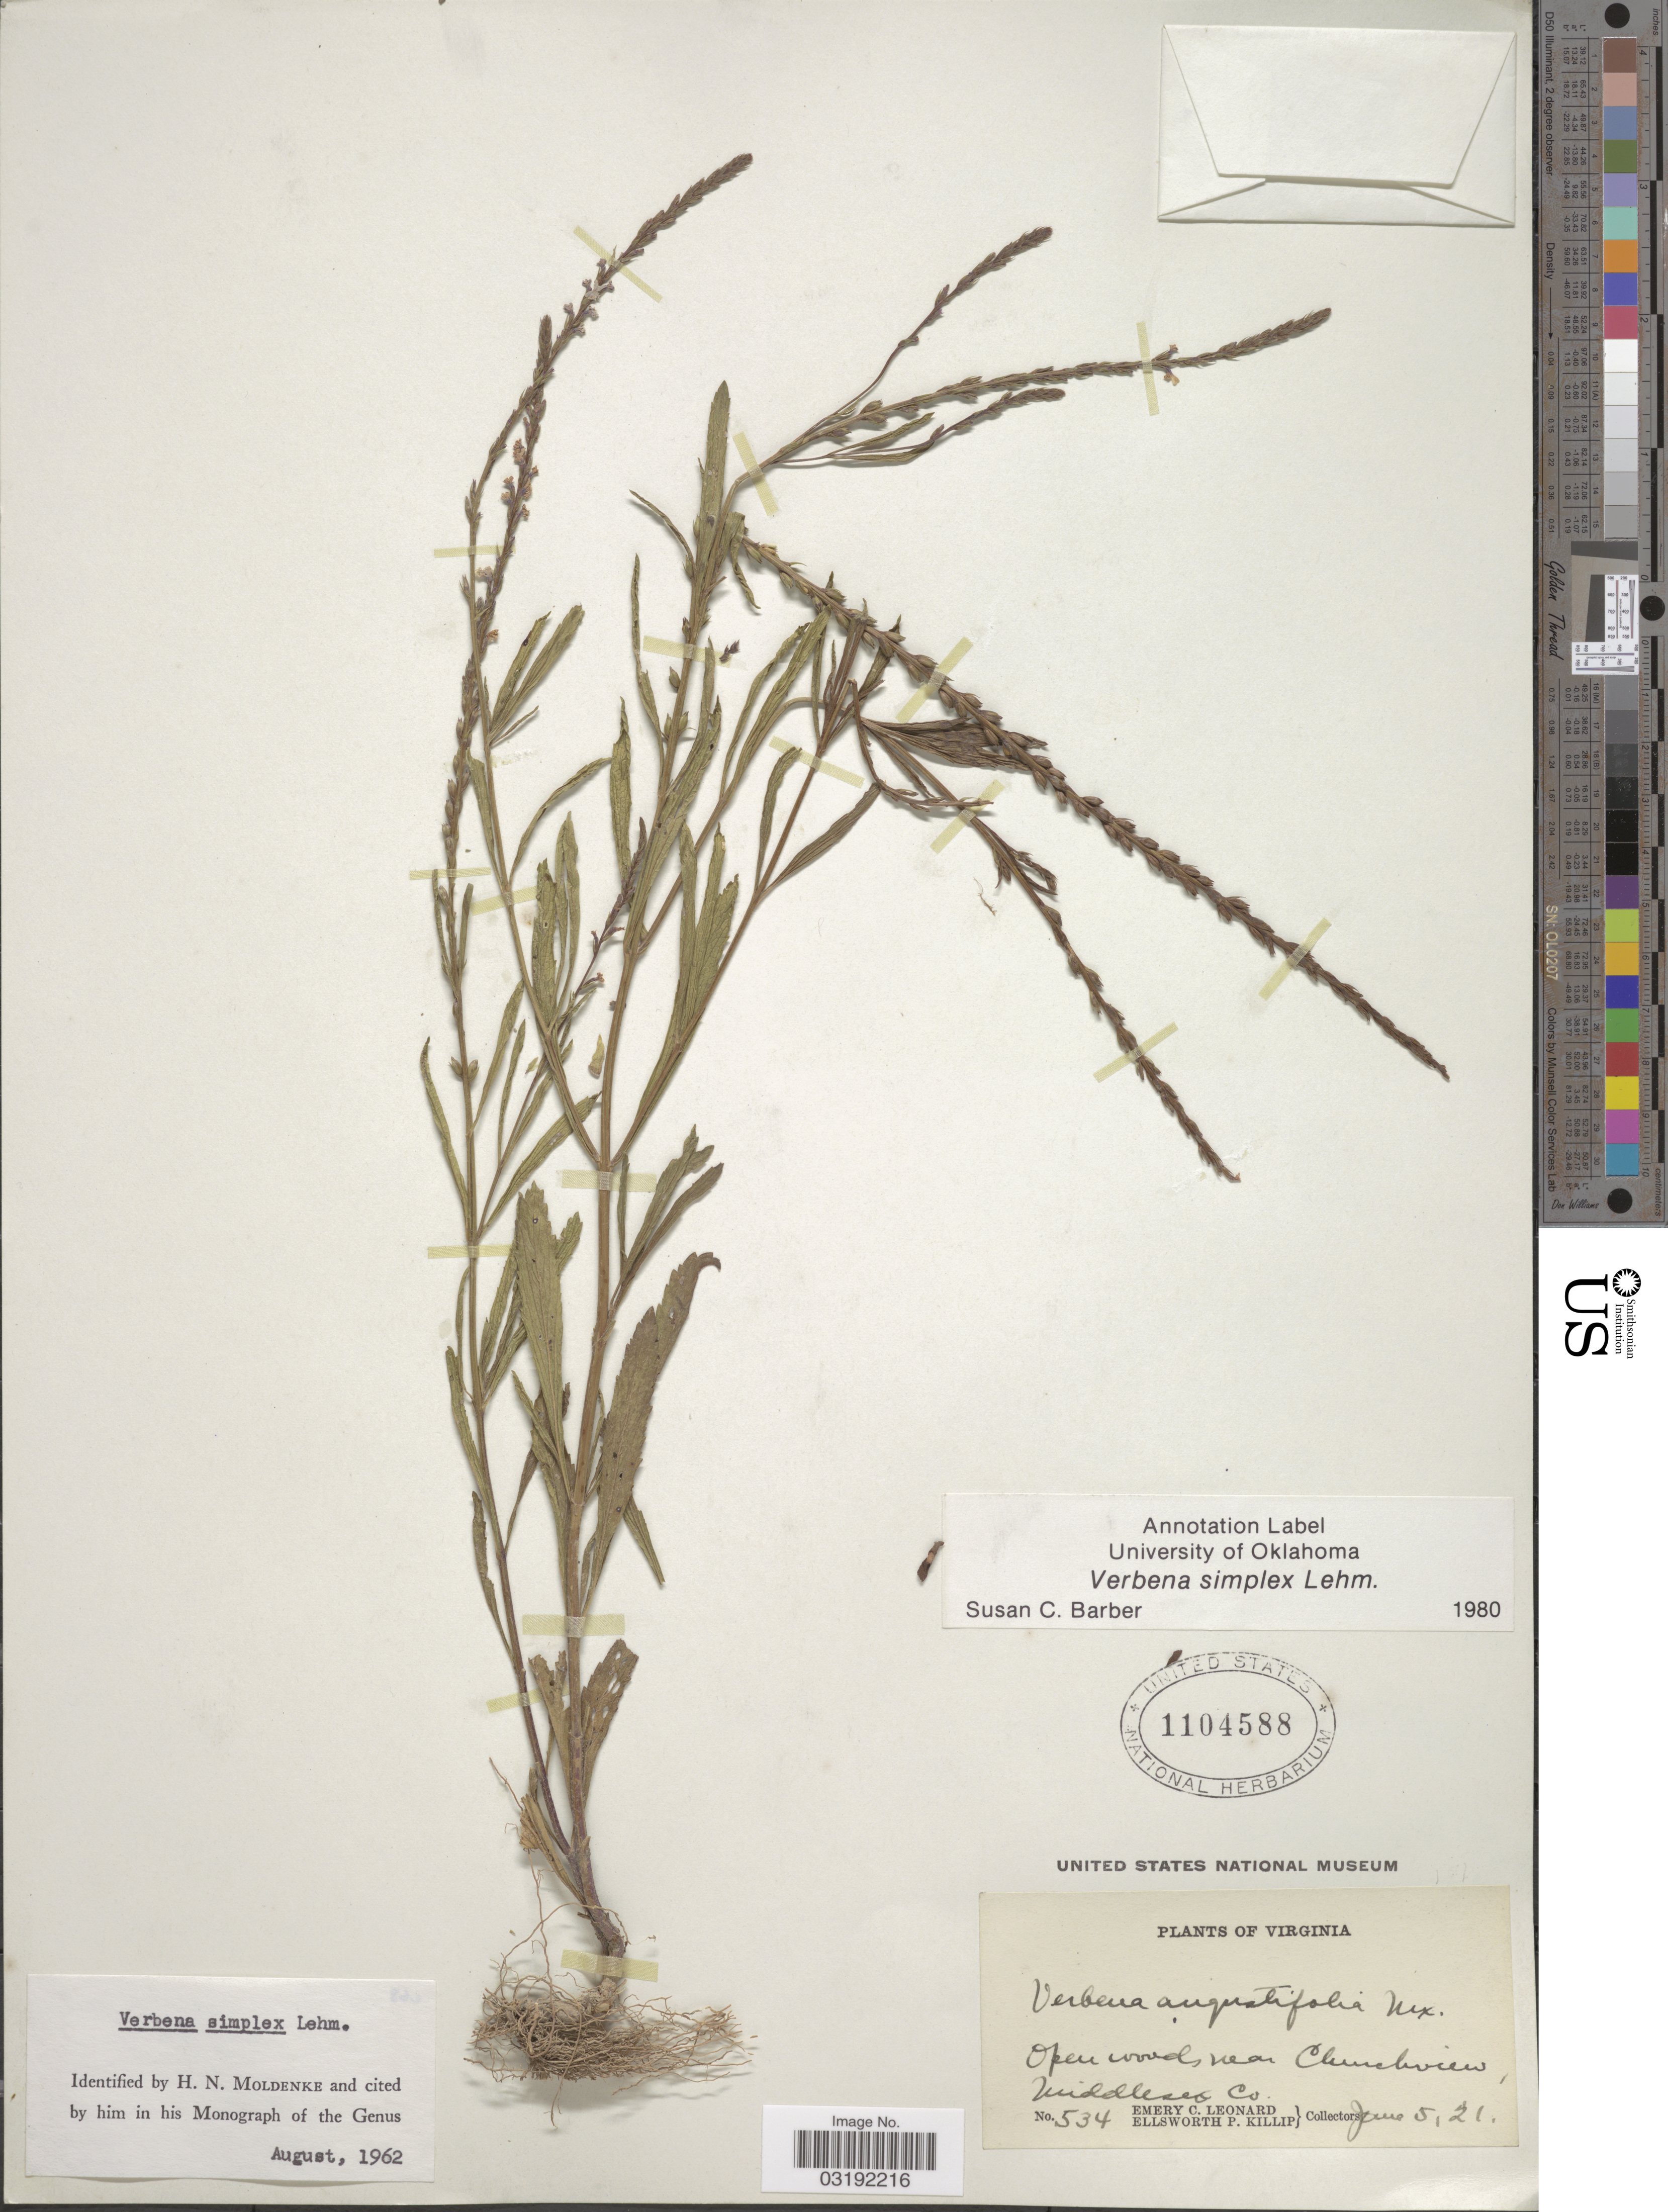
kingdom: Plantae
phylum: Tracheophyta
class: Magnoliopsida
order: Lamiales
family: Verbenaceae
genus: Verbena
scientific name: Verbena simplex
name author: F. Lehm.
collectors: E. C. Leonard & E. P. Killip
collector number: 534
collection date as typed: Transcribed d/m/y: 5/6/21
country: United States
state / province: Virginia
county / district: Middlesex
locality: Open wood, near Churchview, Middlesex Co.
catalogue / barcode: US 1104588